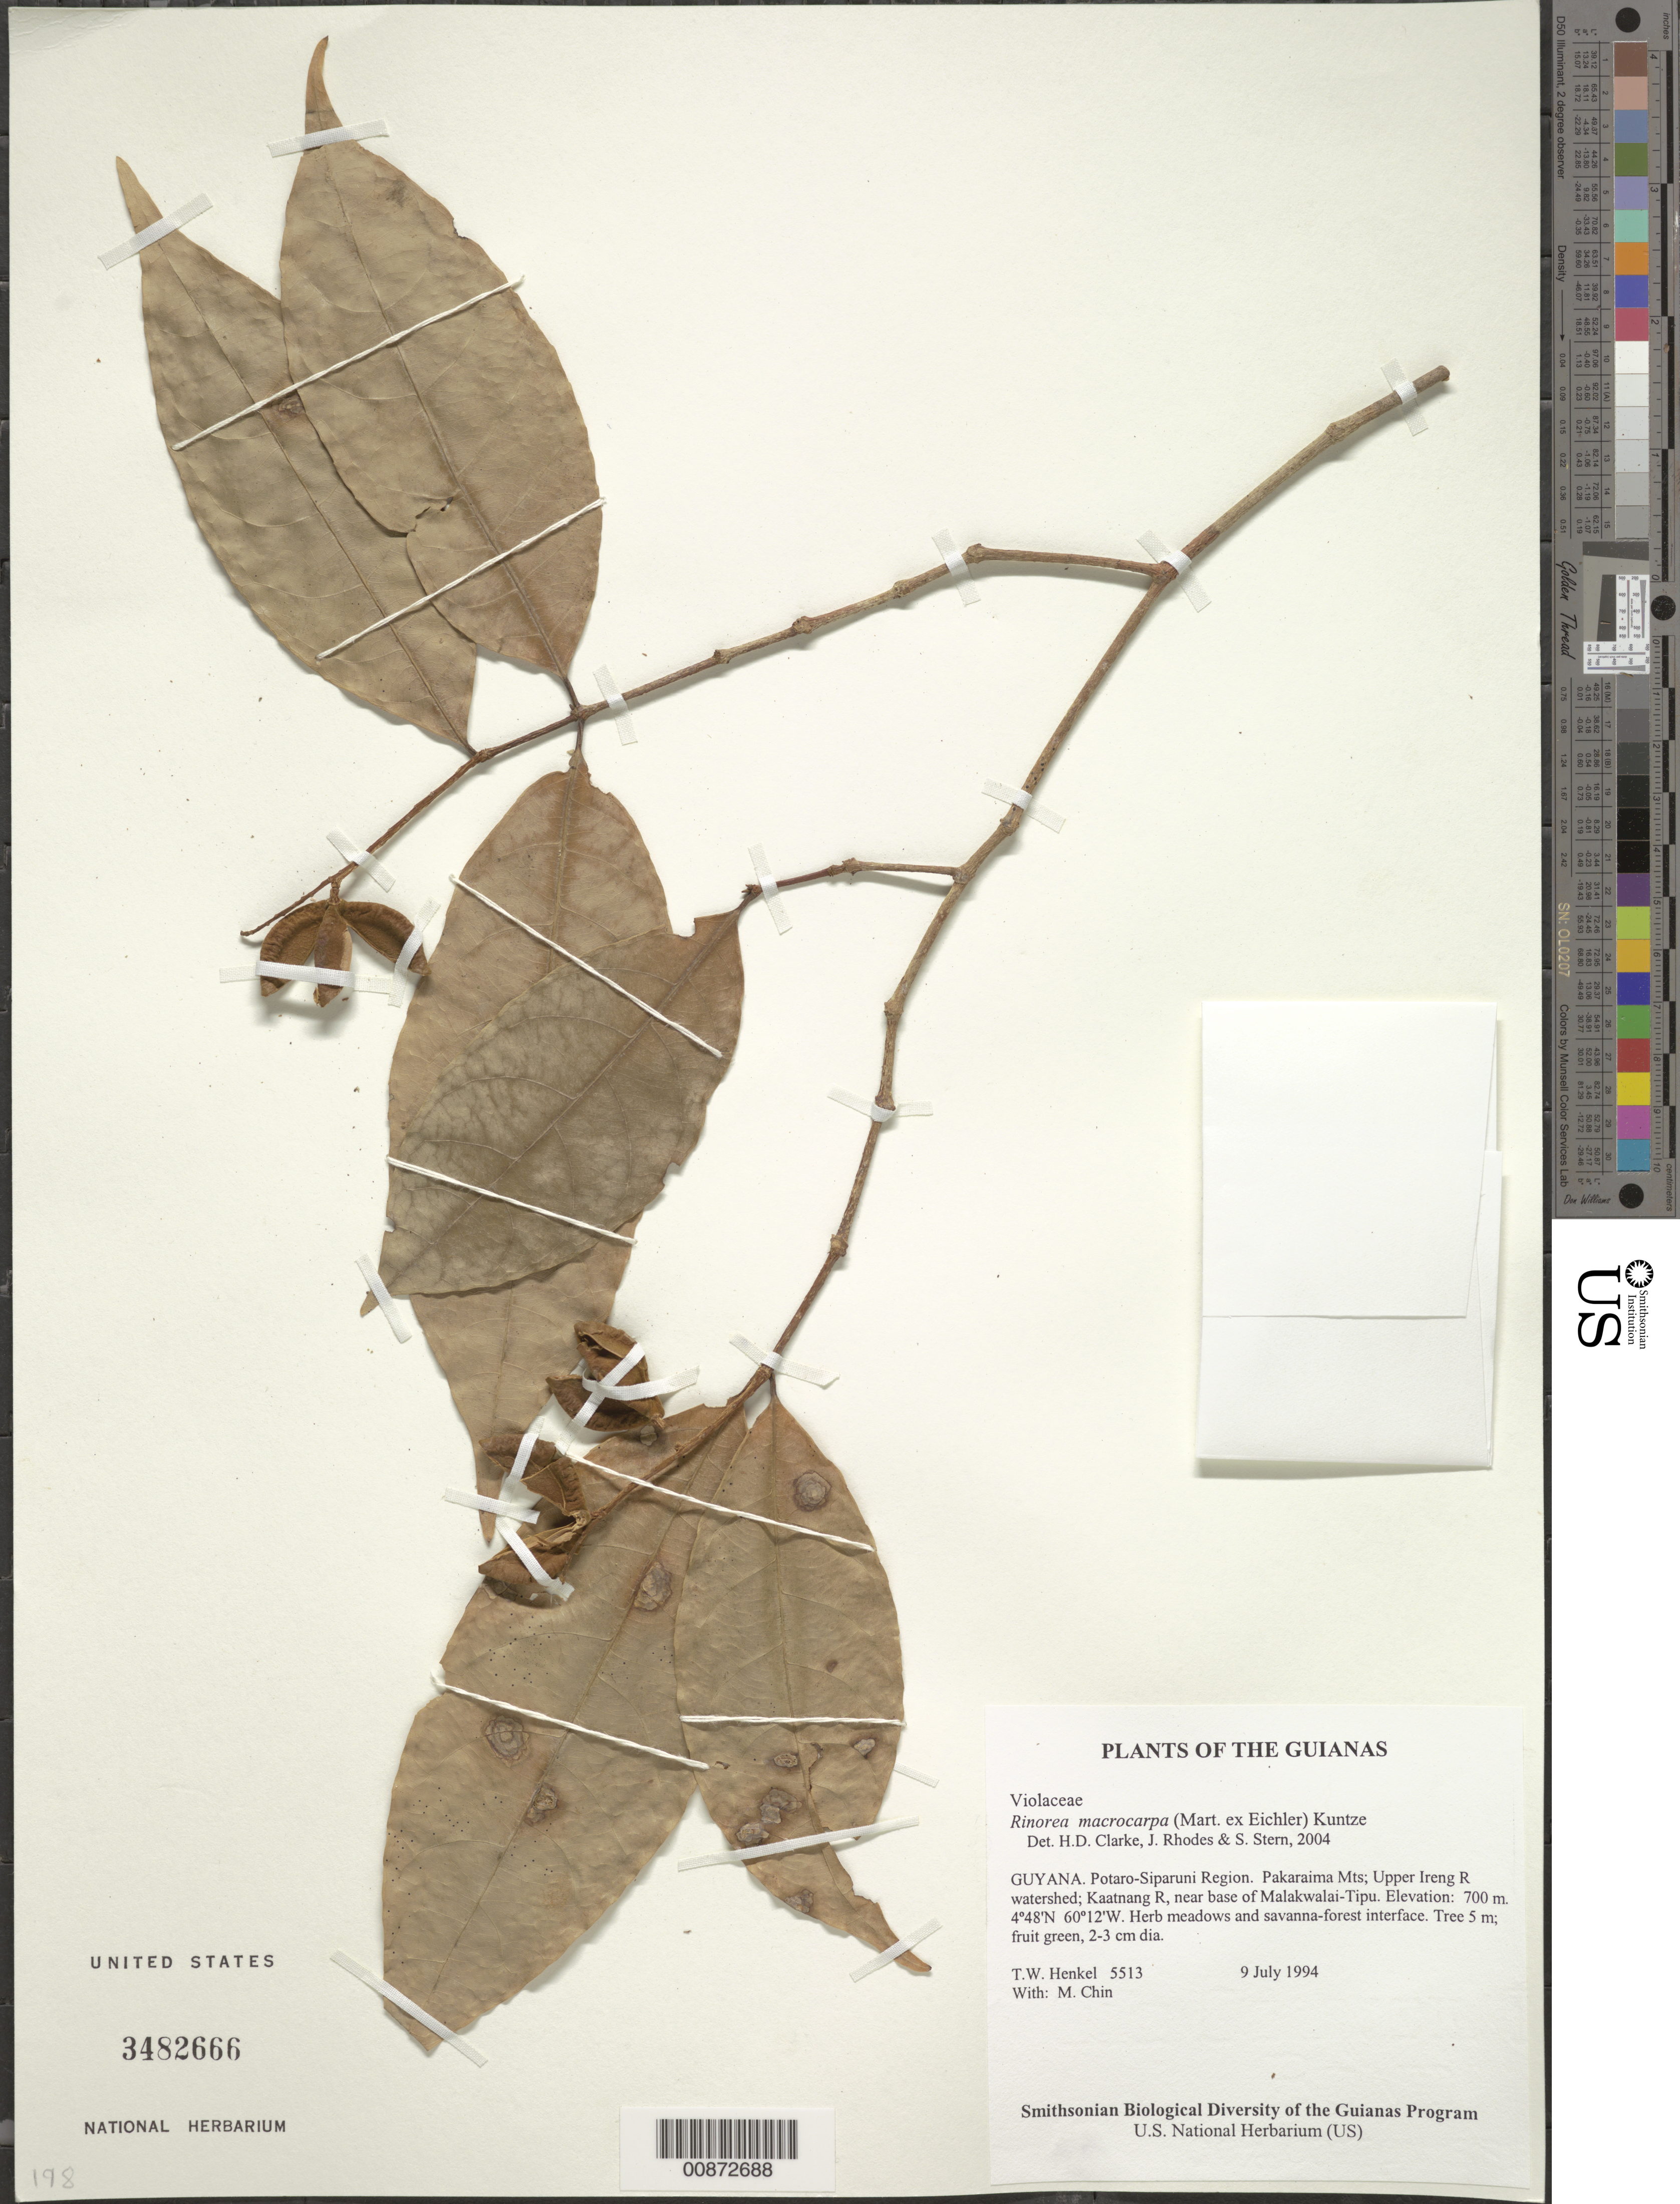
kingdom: Plantae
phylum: Tracheophyta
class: Magnoliopsida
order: Malpighiales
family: Violaceae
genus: Rinorea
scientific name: Rinorea riana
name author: Kuntze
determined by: Hoyos-Gomez, S. E.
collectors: T. Henkel & M. Chin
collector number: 5513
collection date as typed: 9 July 1994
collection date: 1994-07-09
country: Guyana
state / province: Potaro-Siparuni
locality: Pakaraima Mts; Upper Ireng R watershed; Kaatnang R, near base of Malakwalai-Tipu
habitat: Herb meadows and savanna-forest interface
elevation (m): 700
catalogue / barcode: US 3482666